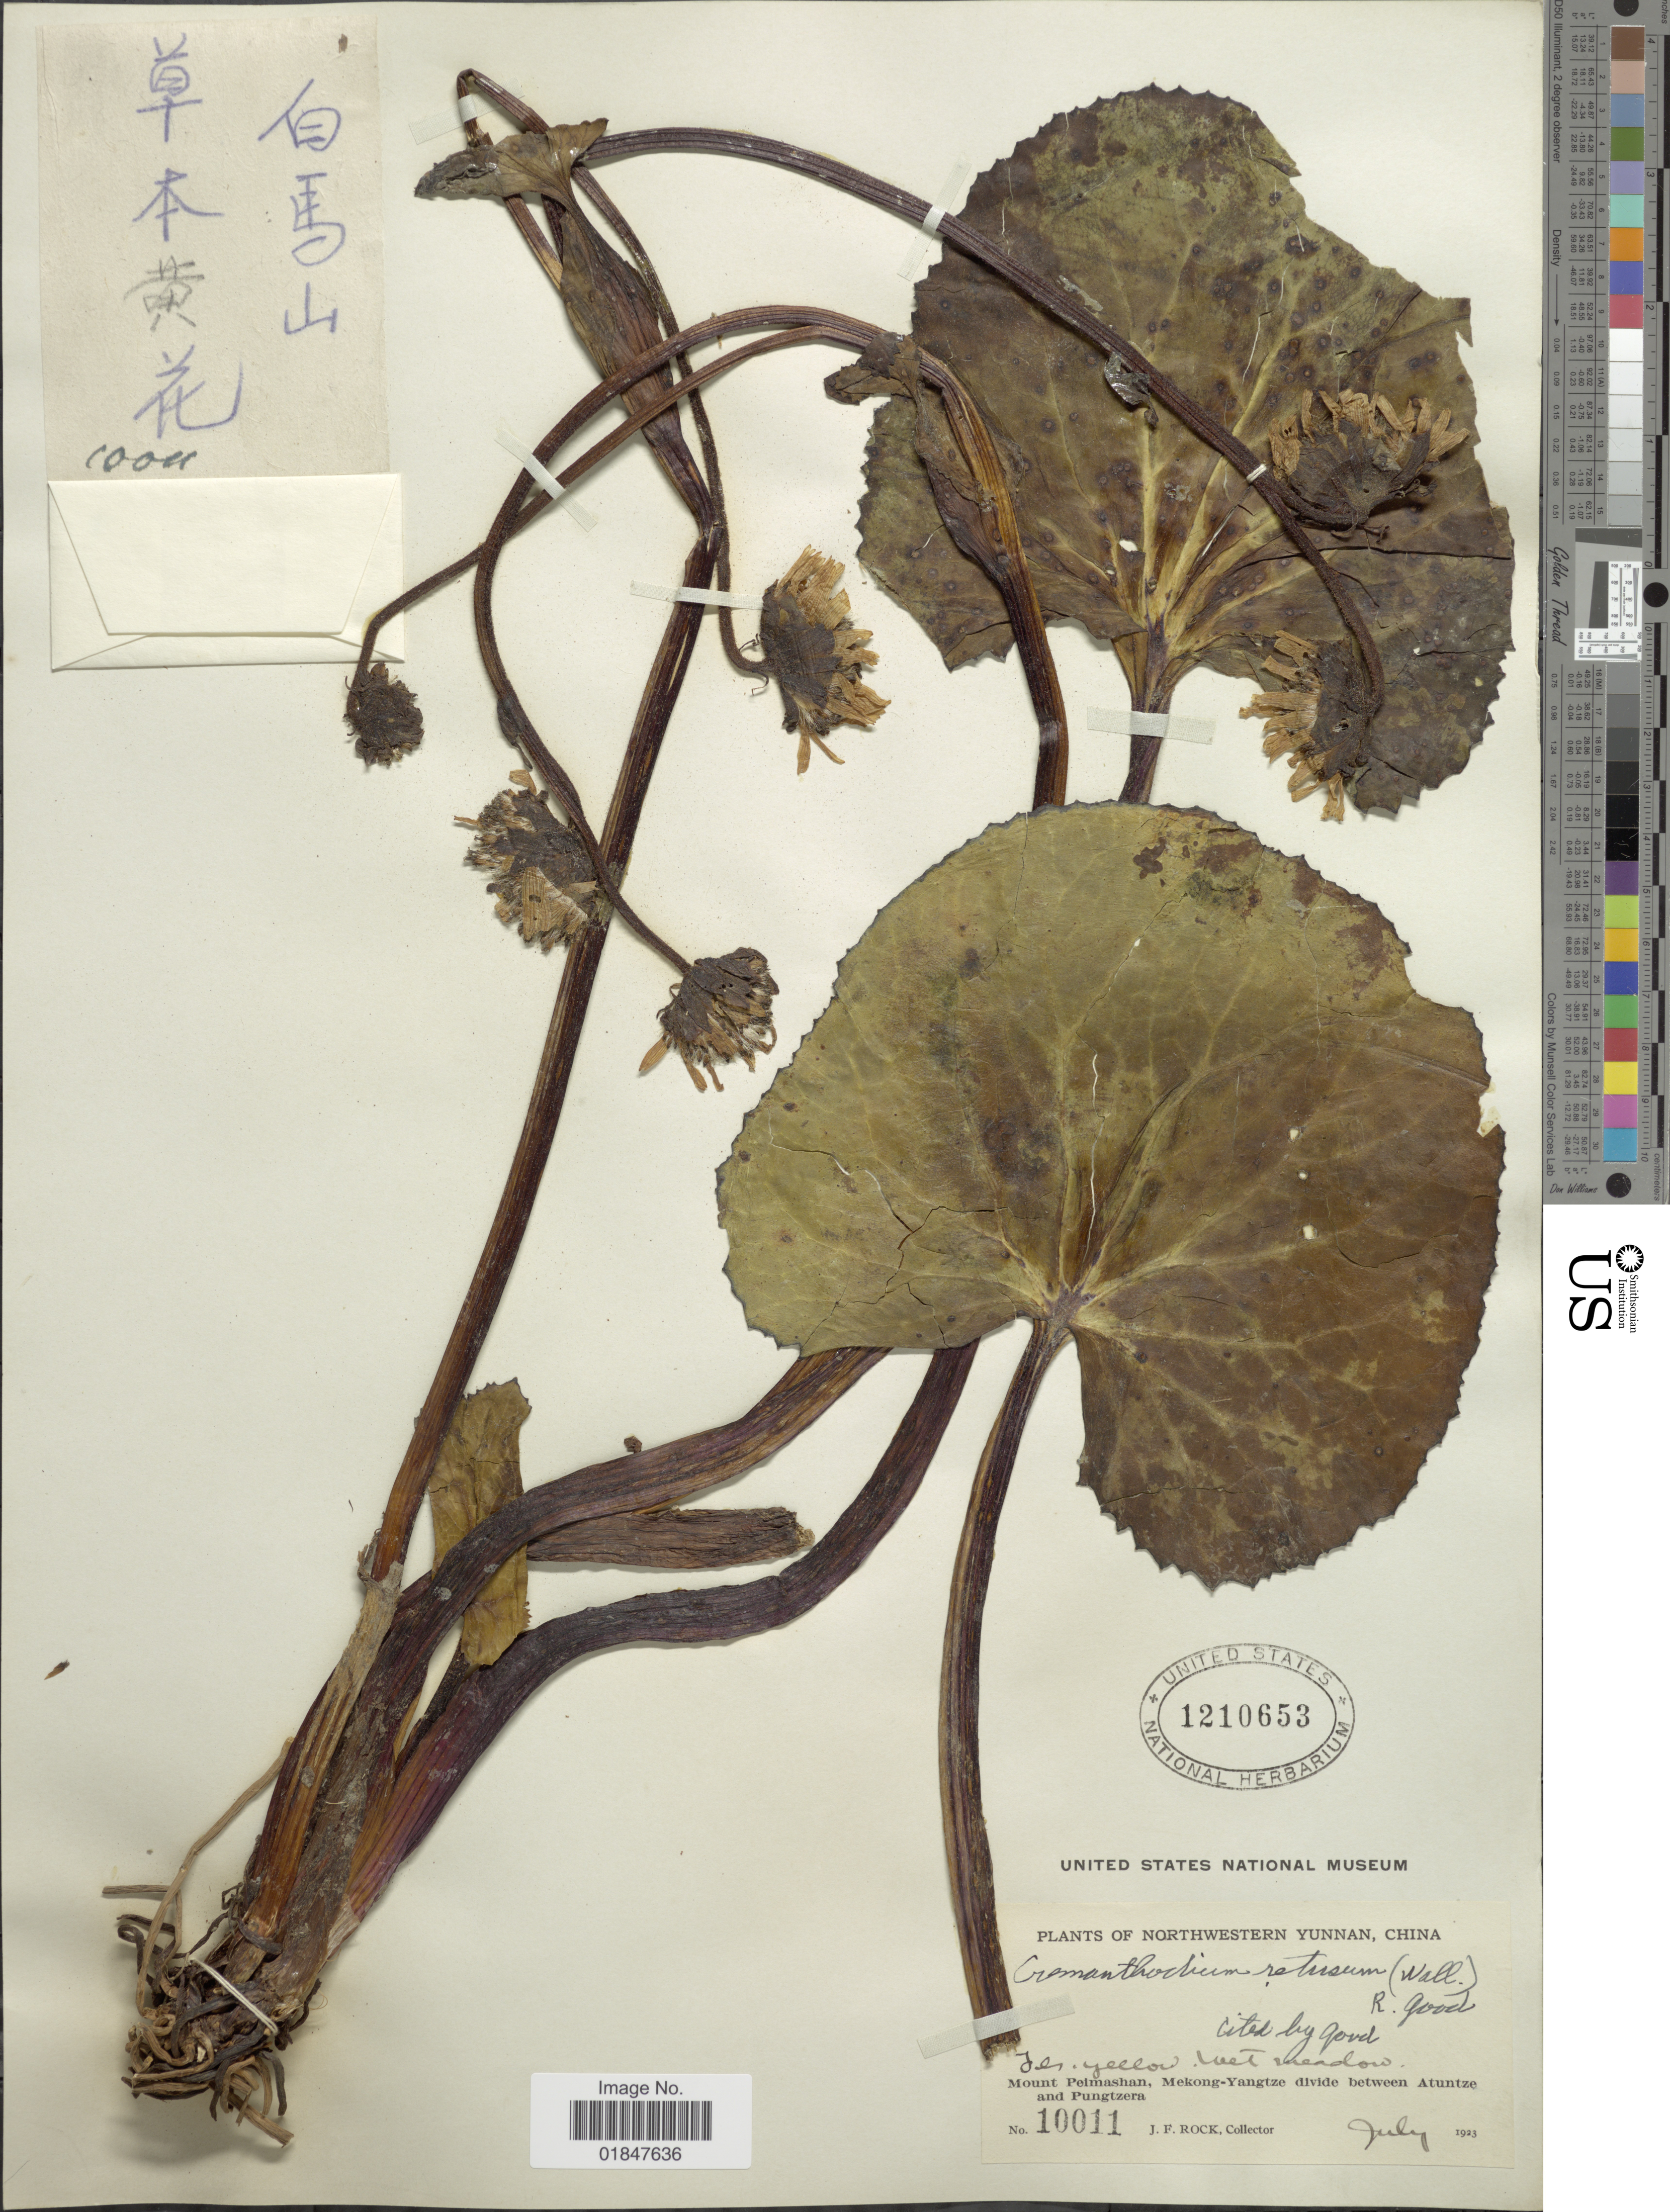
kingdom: Plantae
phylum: Tracheophyta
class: Magnoliopsida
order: Asterales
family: Asteraceae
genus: Cremanthodium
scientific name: Cremanthodium retusum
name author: (DC.) R.D. Good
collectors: J. Rock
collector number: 10011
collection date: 1923-07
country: China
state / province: Yunnan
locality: Northwestern Yunnan, Mount Peimashan, Mekong-Yangtze divide between Atuntze and Pungtzera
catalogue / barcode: US 1210653